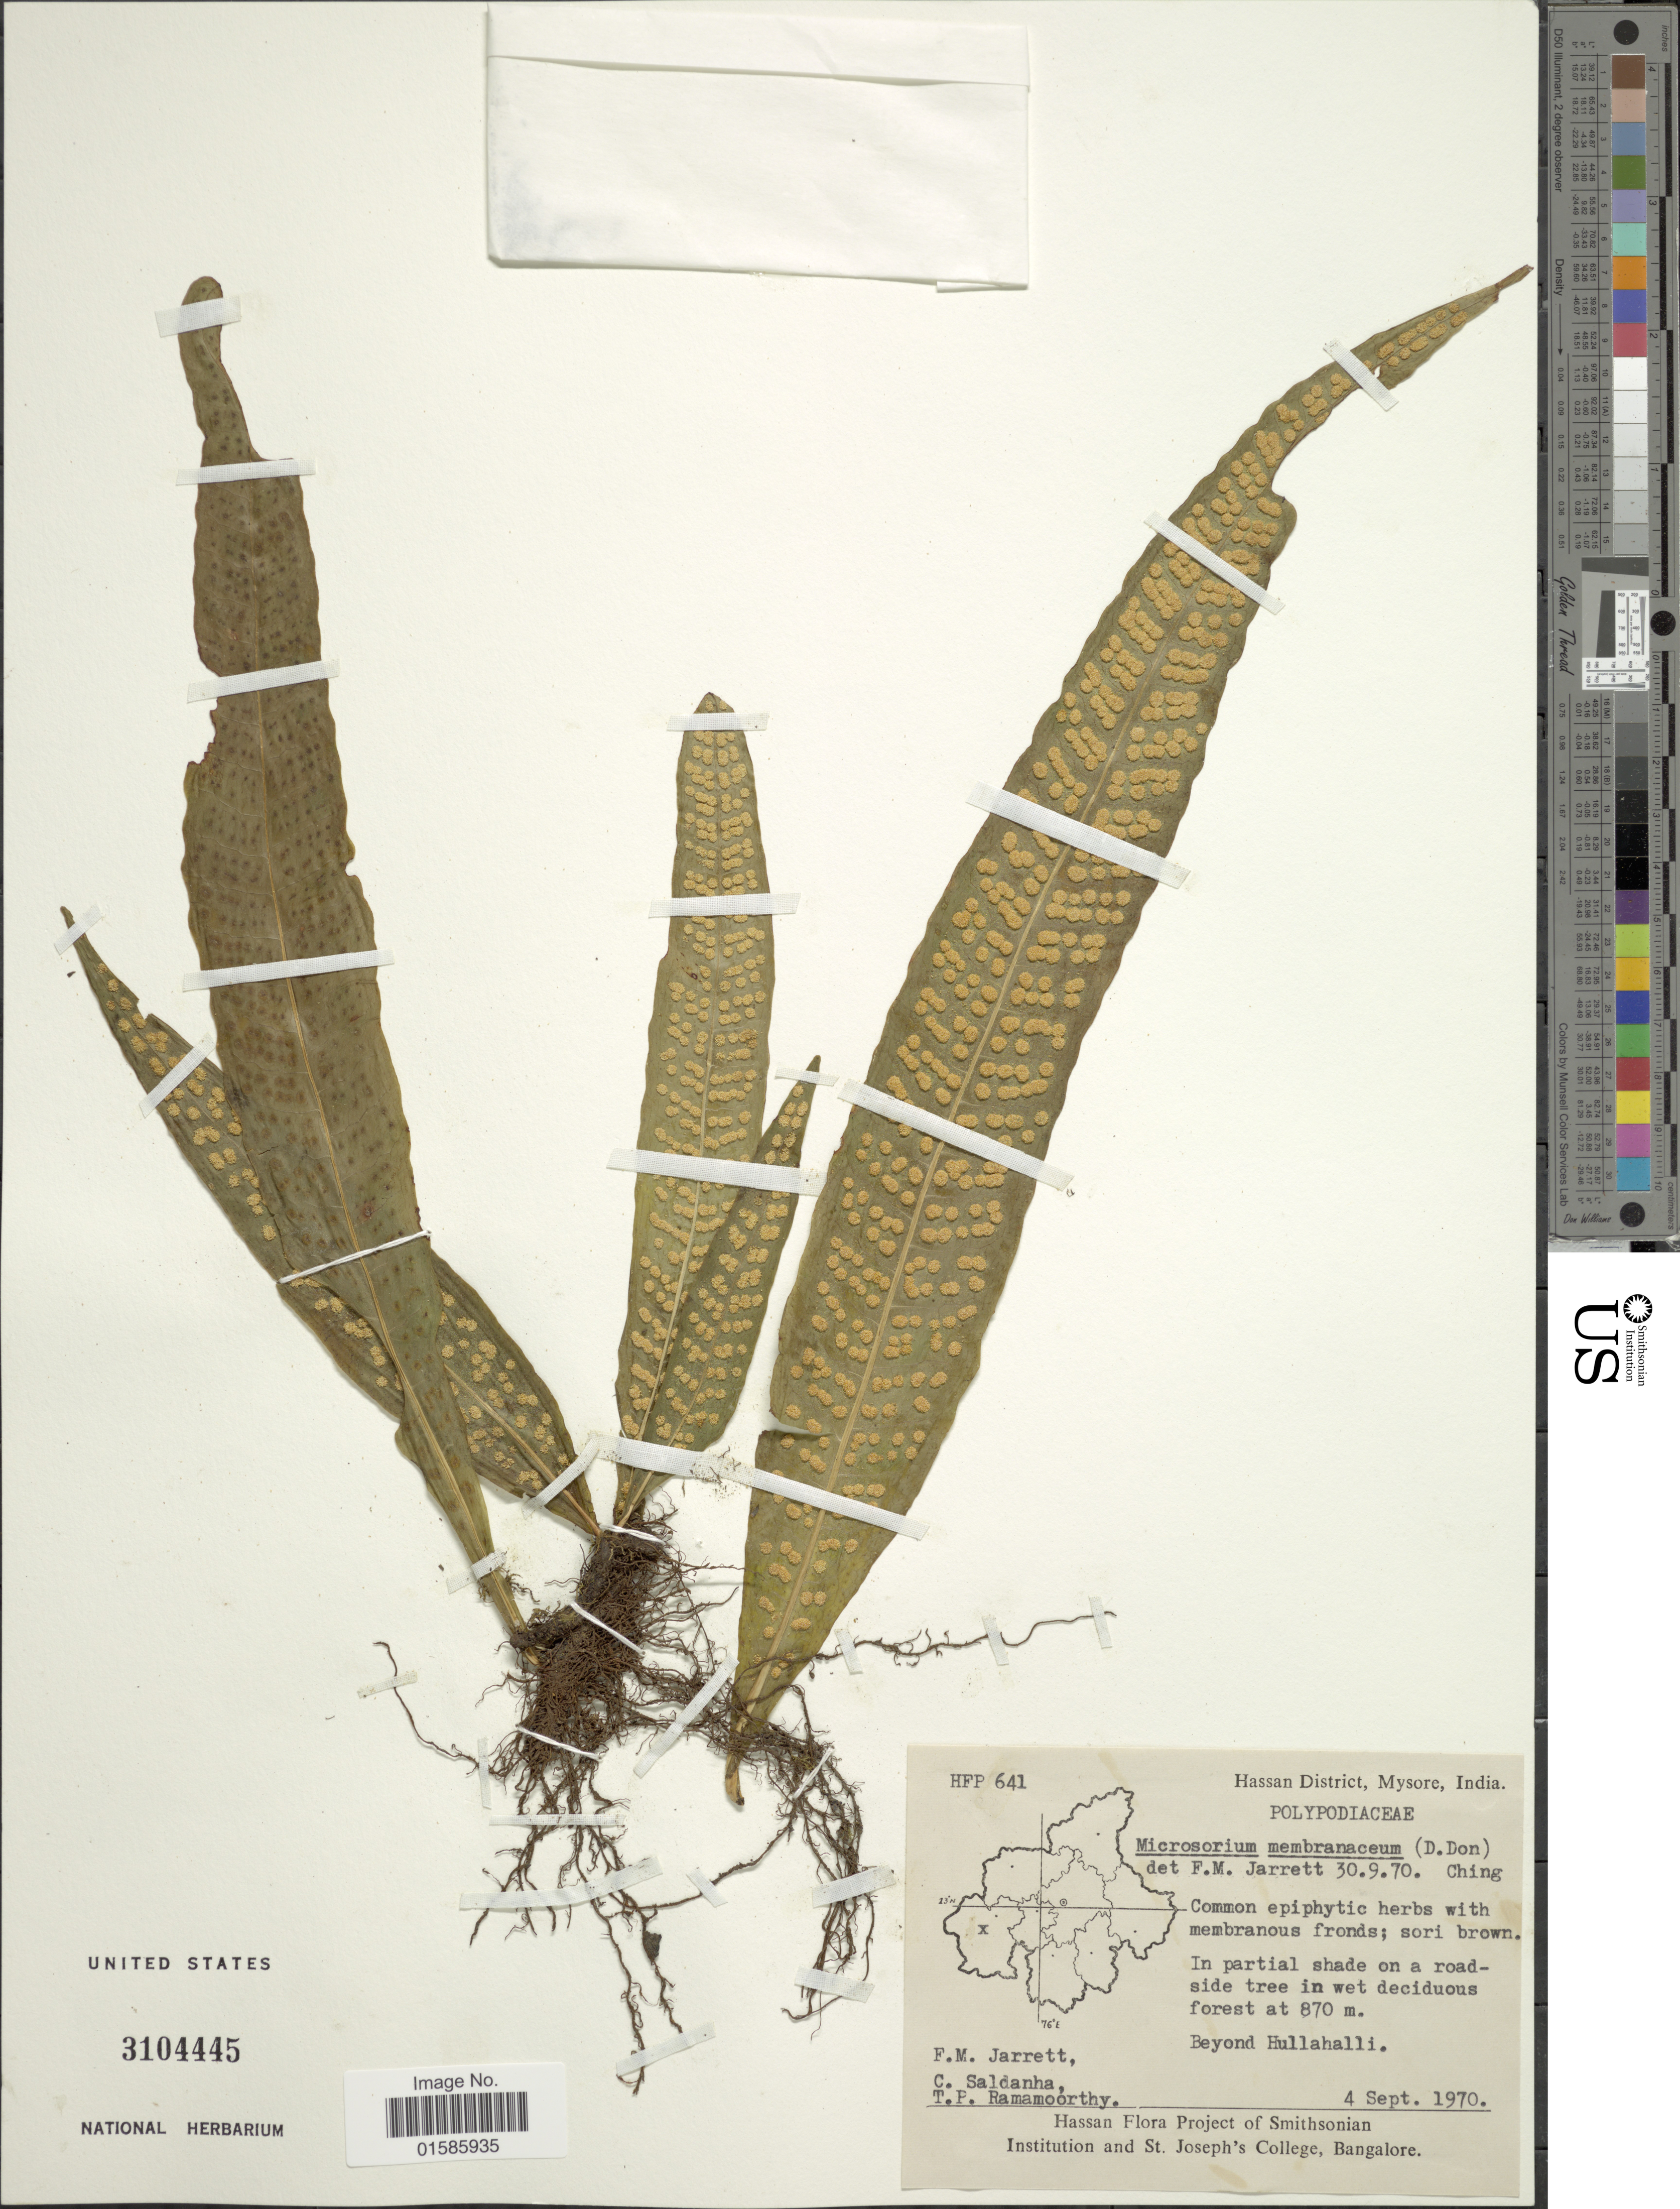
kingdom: Plantae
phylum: Tracheophyta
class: Polypodiopsida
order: Polypodiales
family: Polypodiaceae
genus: Microsorum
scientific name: Microsorum membranaceum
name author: (D. Don) Ching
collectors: F. M. Jarrett, C. Saldanha & T. P. Ramamoorthy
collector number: HFP 641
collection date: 1970-09-04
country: India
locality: Hassan District, Mysore, Beyond Hullahalli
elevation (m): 870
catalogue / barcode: US 3104445